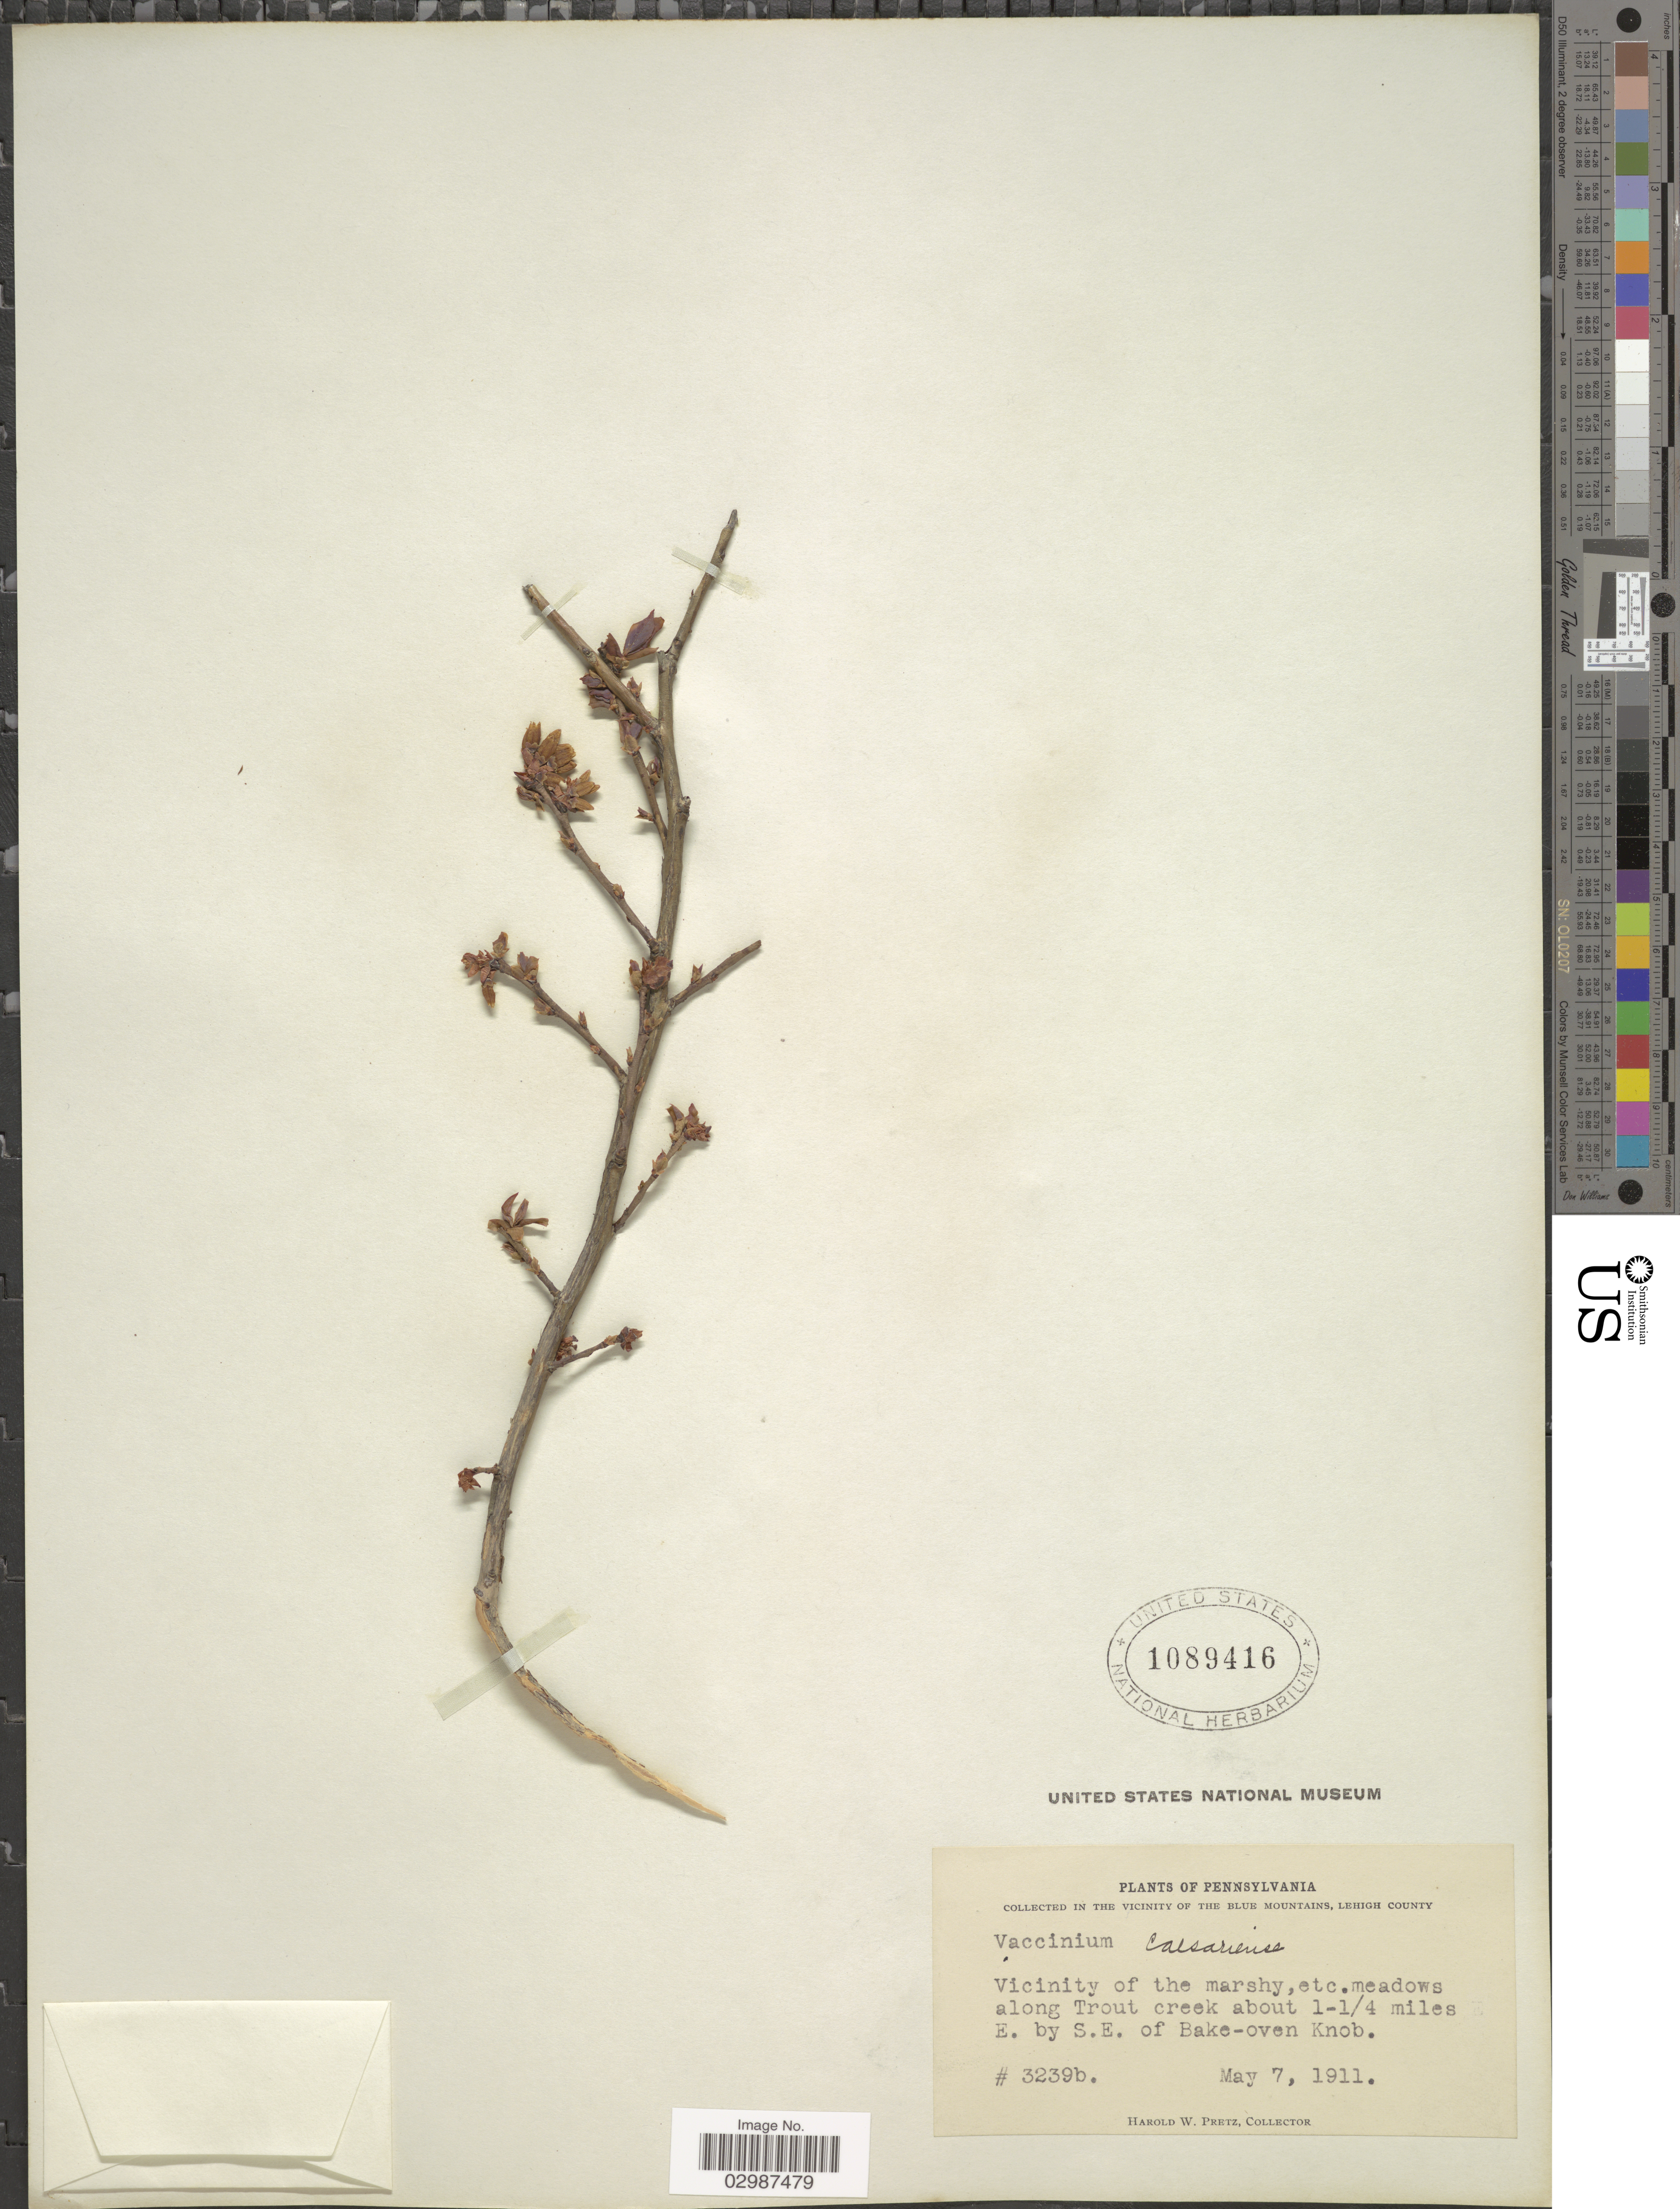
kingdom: Plantae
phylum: Tracheophyta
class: Magnoliopsida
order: Ericales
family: Ericaceae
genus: Vaccinium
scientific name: Vaccinium caesariense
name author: Mack.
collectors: H. W. Pretz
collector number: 3239b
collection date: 1911-05-07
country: United States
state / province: Pennsylvania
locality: Vicinity of The Blue Mountains, Lehigh County. Vicinity of the marshy, meadows along Trout creek about 1-1/4 miles E. by S.E. of Bake-oven Knob.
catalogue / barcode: US 1089416